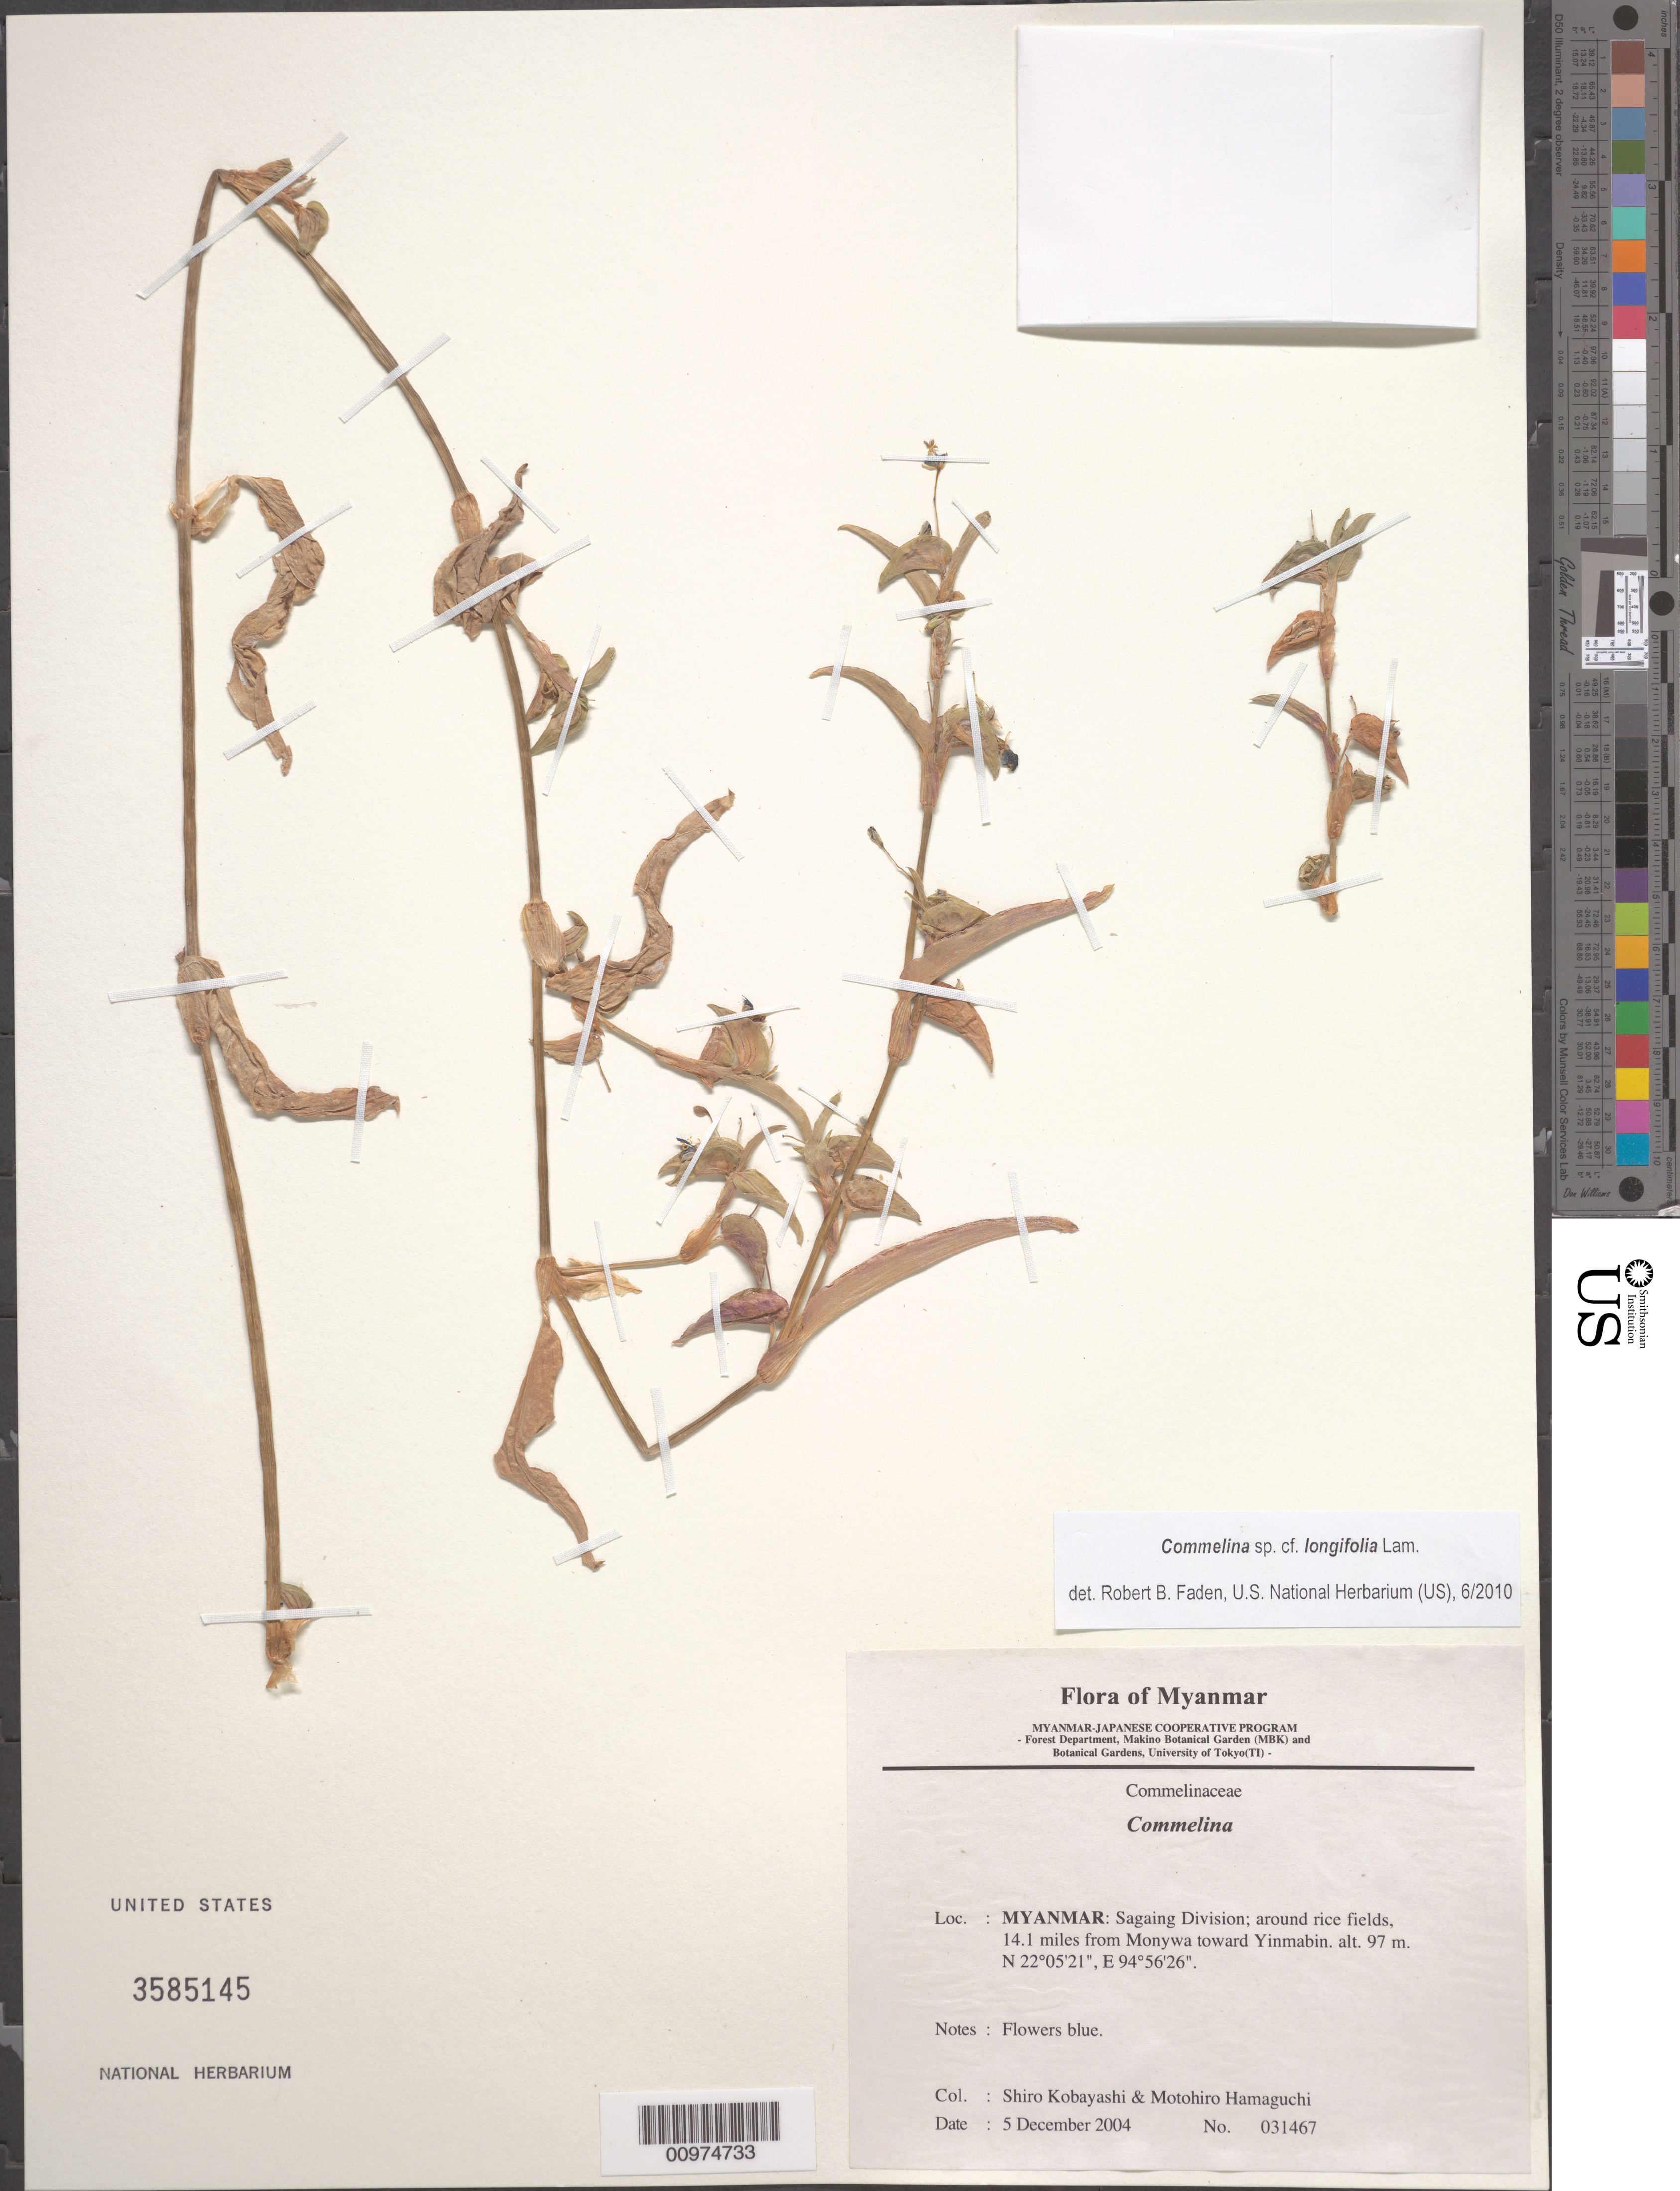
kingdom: Plantae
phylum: Tracheophyta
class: Liliopsida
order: Commelinales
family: Commelinaceae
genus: Commelina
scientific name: Commelina longifolia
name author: Lam.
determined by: Faden, Robert B., (US), Smithsonian Institution - National Museum of Natural History (UNITED STATES)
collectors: S. Kobayashi & M. Hamaguchi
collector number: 031467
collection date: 2004-12-05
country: Myanmar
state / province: Sagaing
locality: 14.1 miles from Monywa toward Yinmabin.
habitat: around rice fields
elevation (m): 97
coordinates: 22 05 21 n, 94 56 26 e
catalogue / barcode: US 3585145